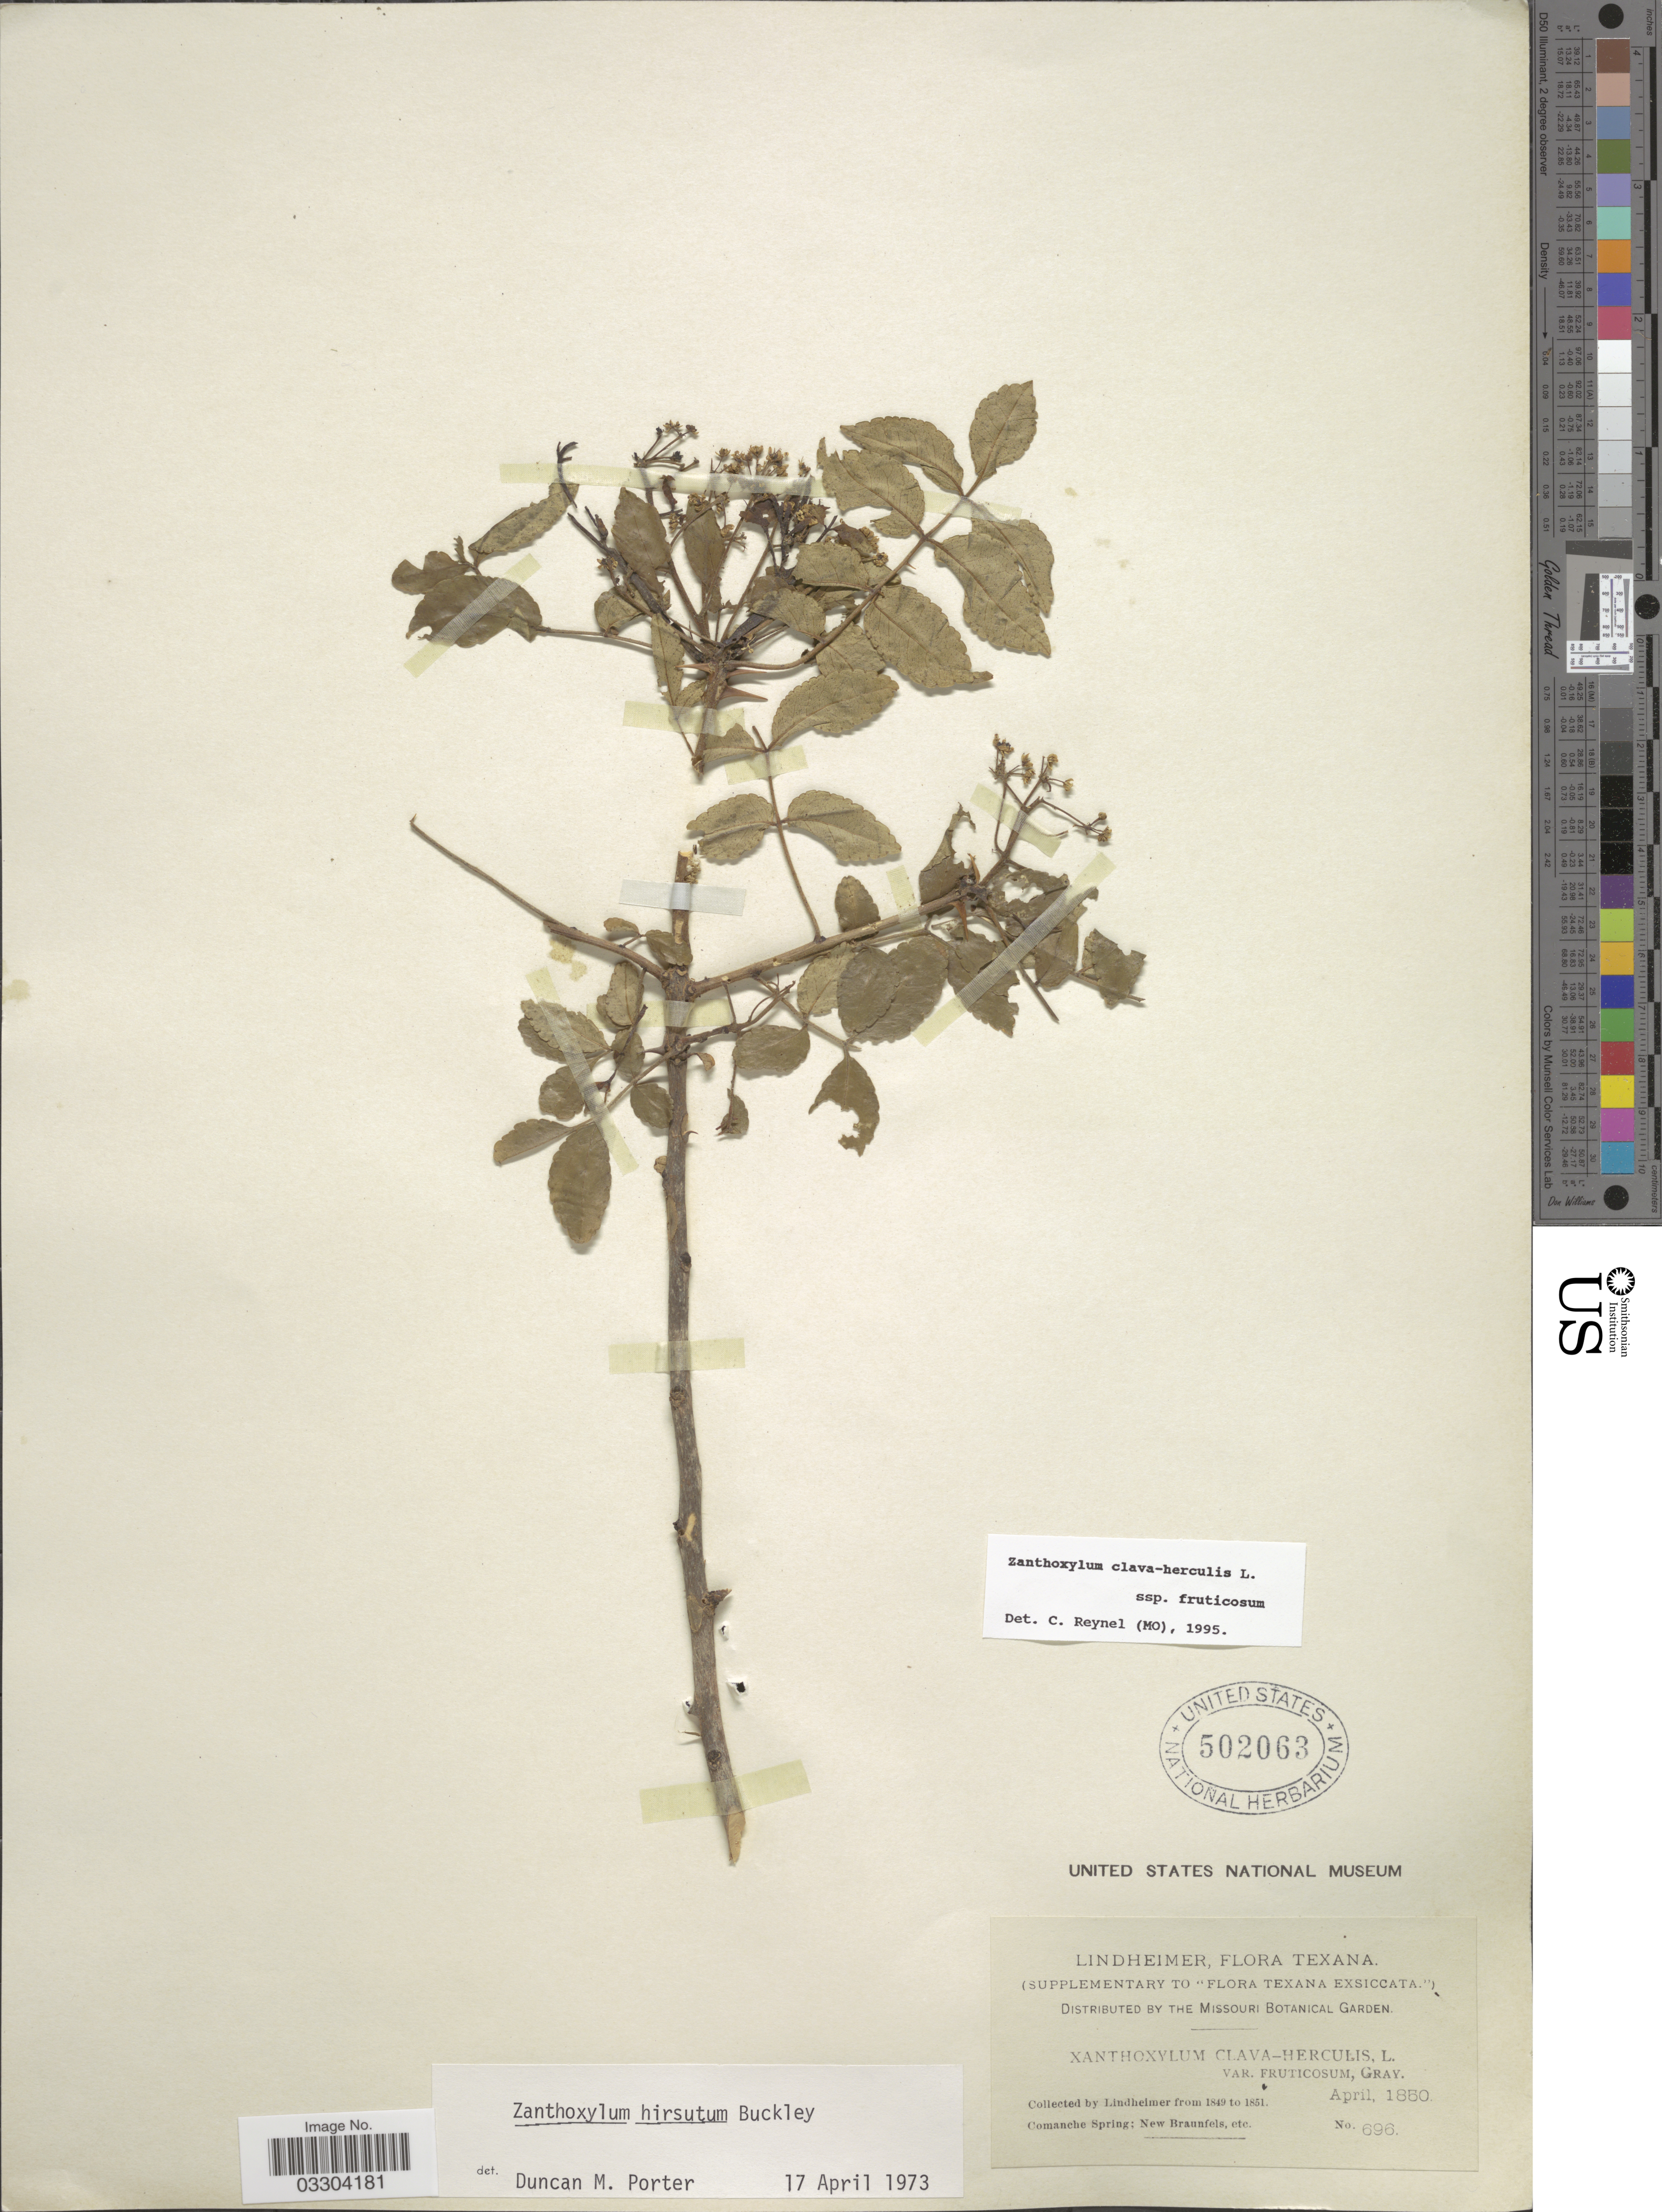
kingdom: Plantae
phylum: Tracheophyta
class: Magnoliopsida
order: Sapindales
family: Rutaceae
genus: Zanthoxylum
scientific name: Zanthoxylum clava-herculis subsp. fruticosum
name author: (A. Gray) Reynel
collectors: -. Lindheimer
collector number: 696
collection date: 1850-04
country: United States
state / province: Texas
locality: Comanche Spring: New Braunfels, etc.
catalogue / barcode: US 502063